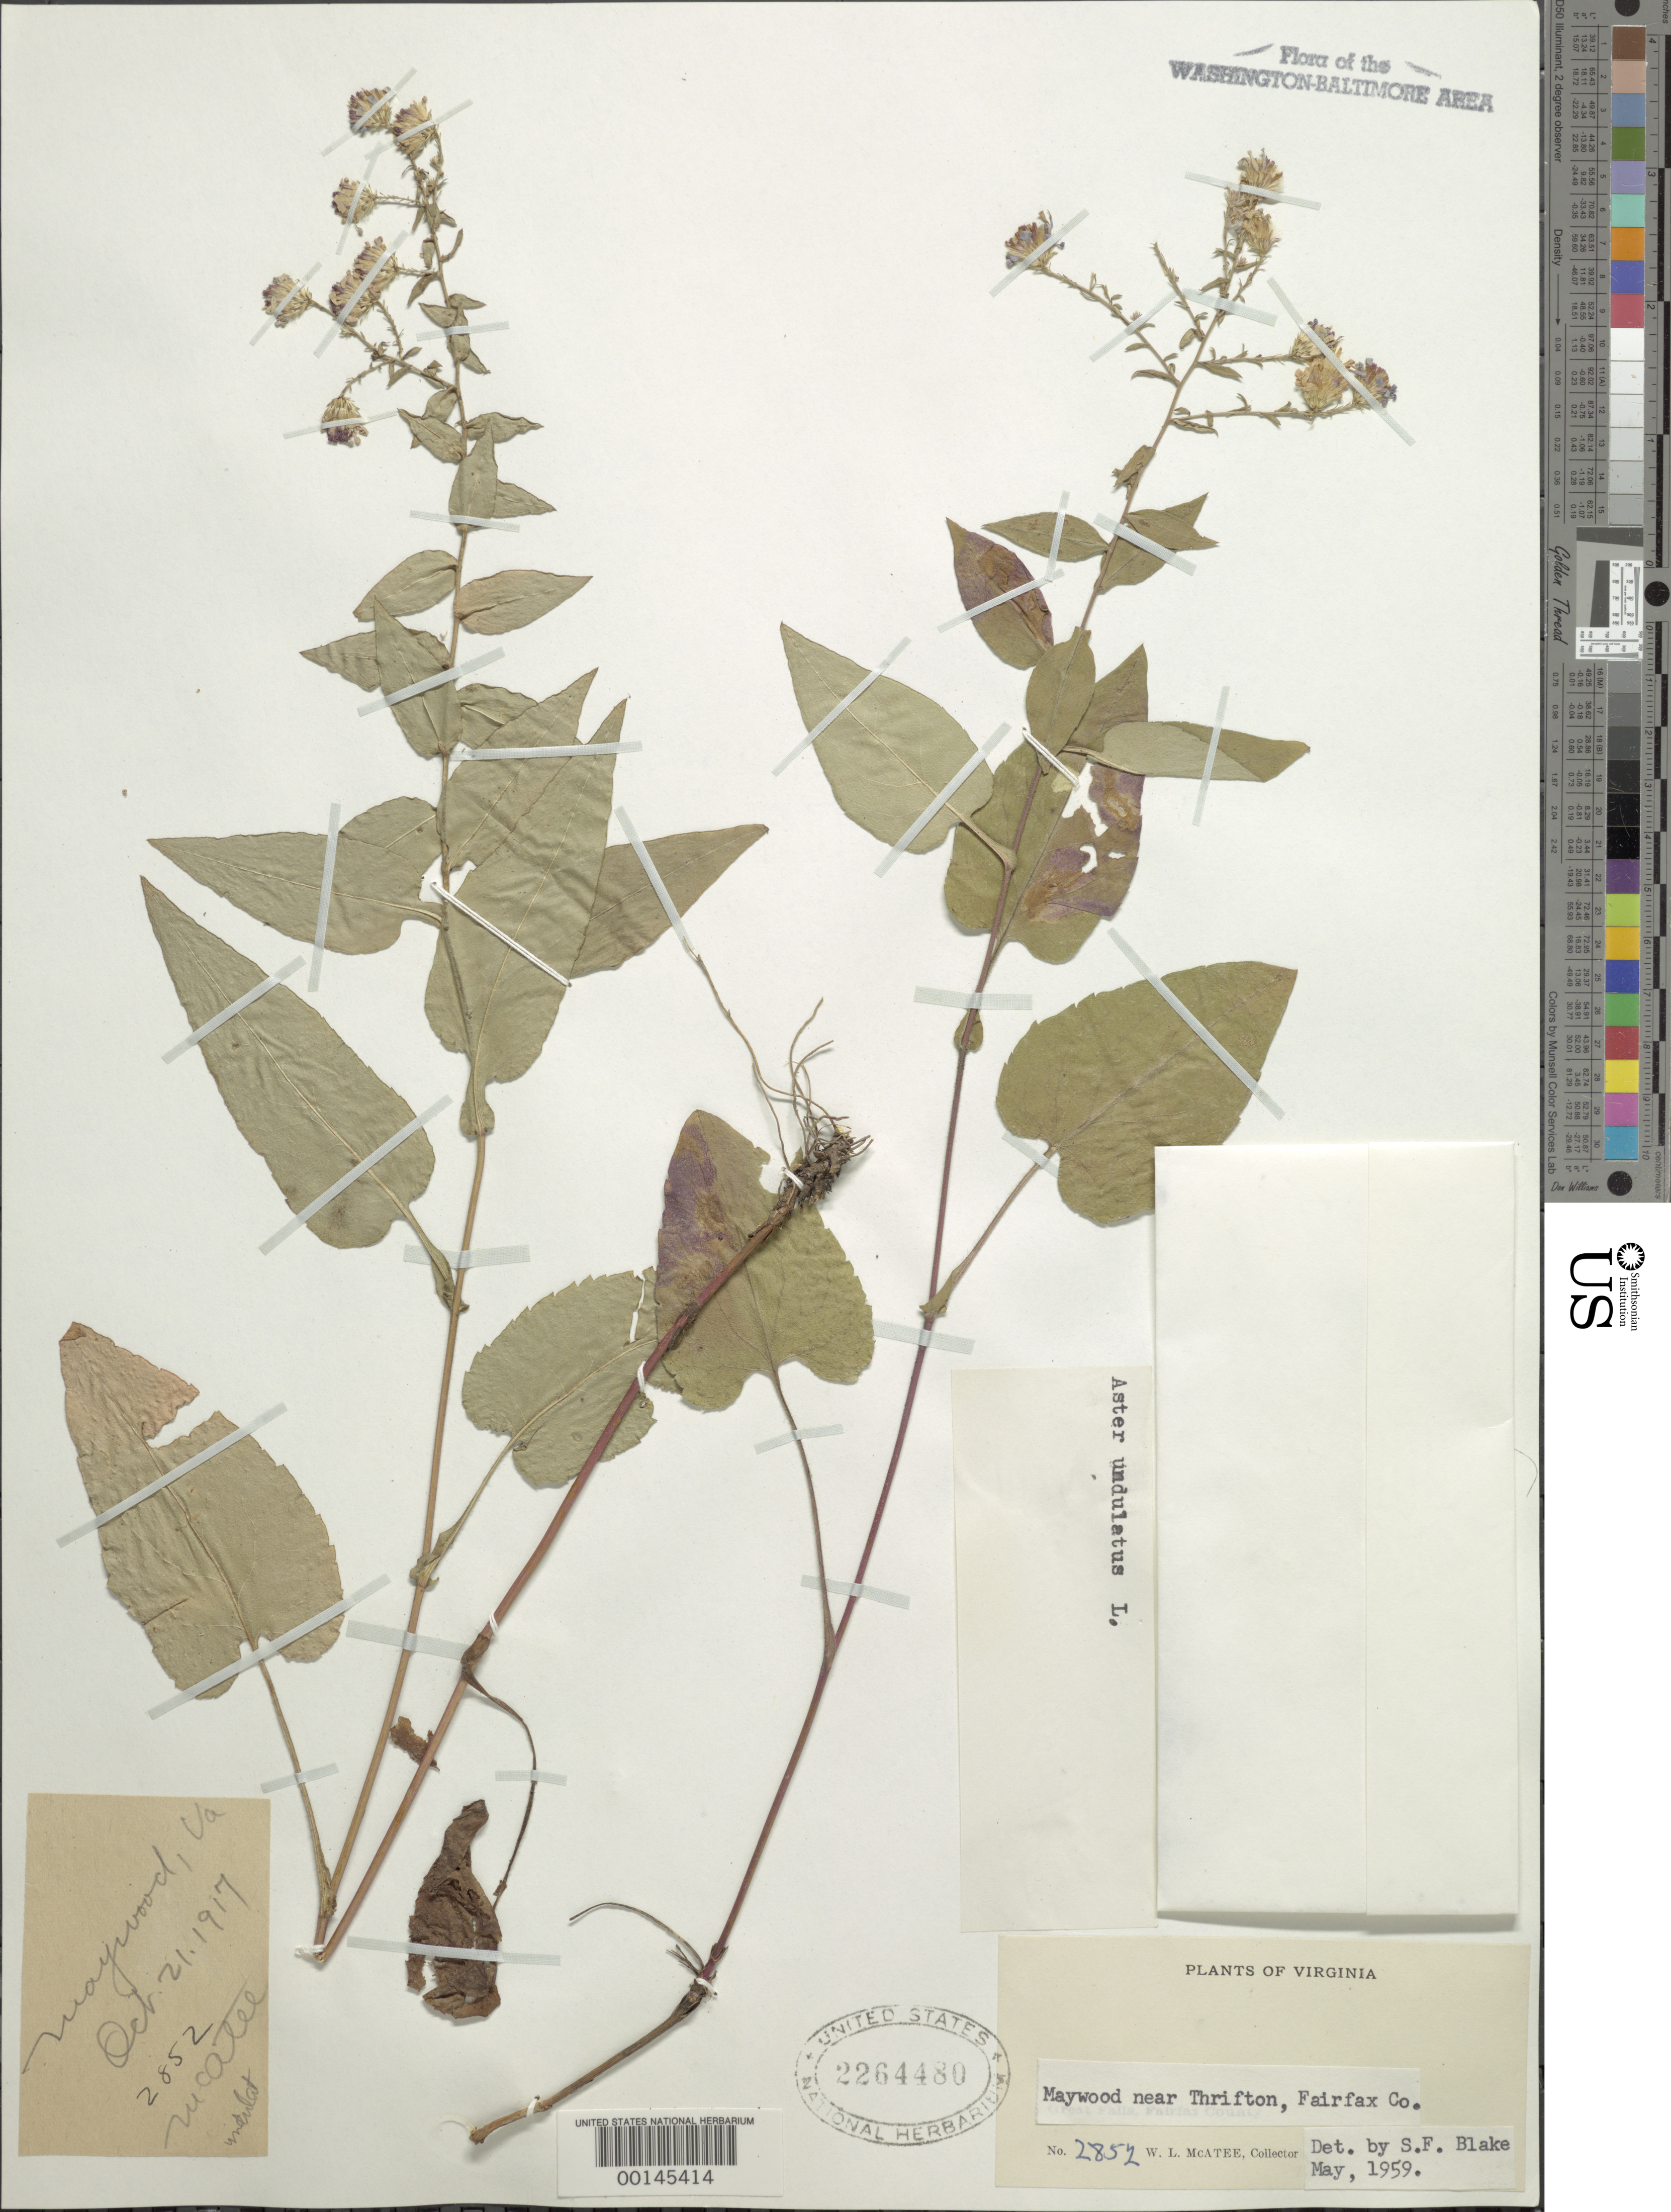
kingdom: Plantae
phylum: Tracheophyta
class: Magnoliopsida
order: Asterales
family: Asteraceae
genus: Symphyotrichum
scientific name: Symphyotrichum undulatum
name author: (L.) G.L. Nesom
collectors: W. McAtee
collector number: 2852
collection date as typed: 21 Oct 1917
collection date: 1917-10-21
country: United States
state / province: Virginia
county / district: Fairfax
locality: Maywood near Thrifton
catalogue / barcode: US 2264480